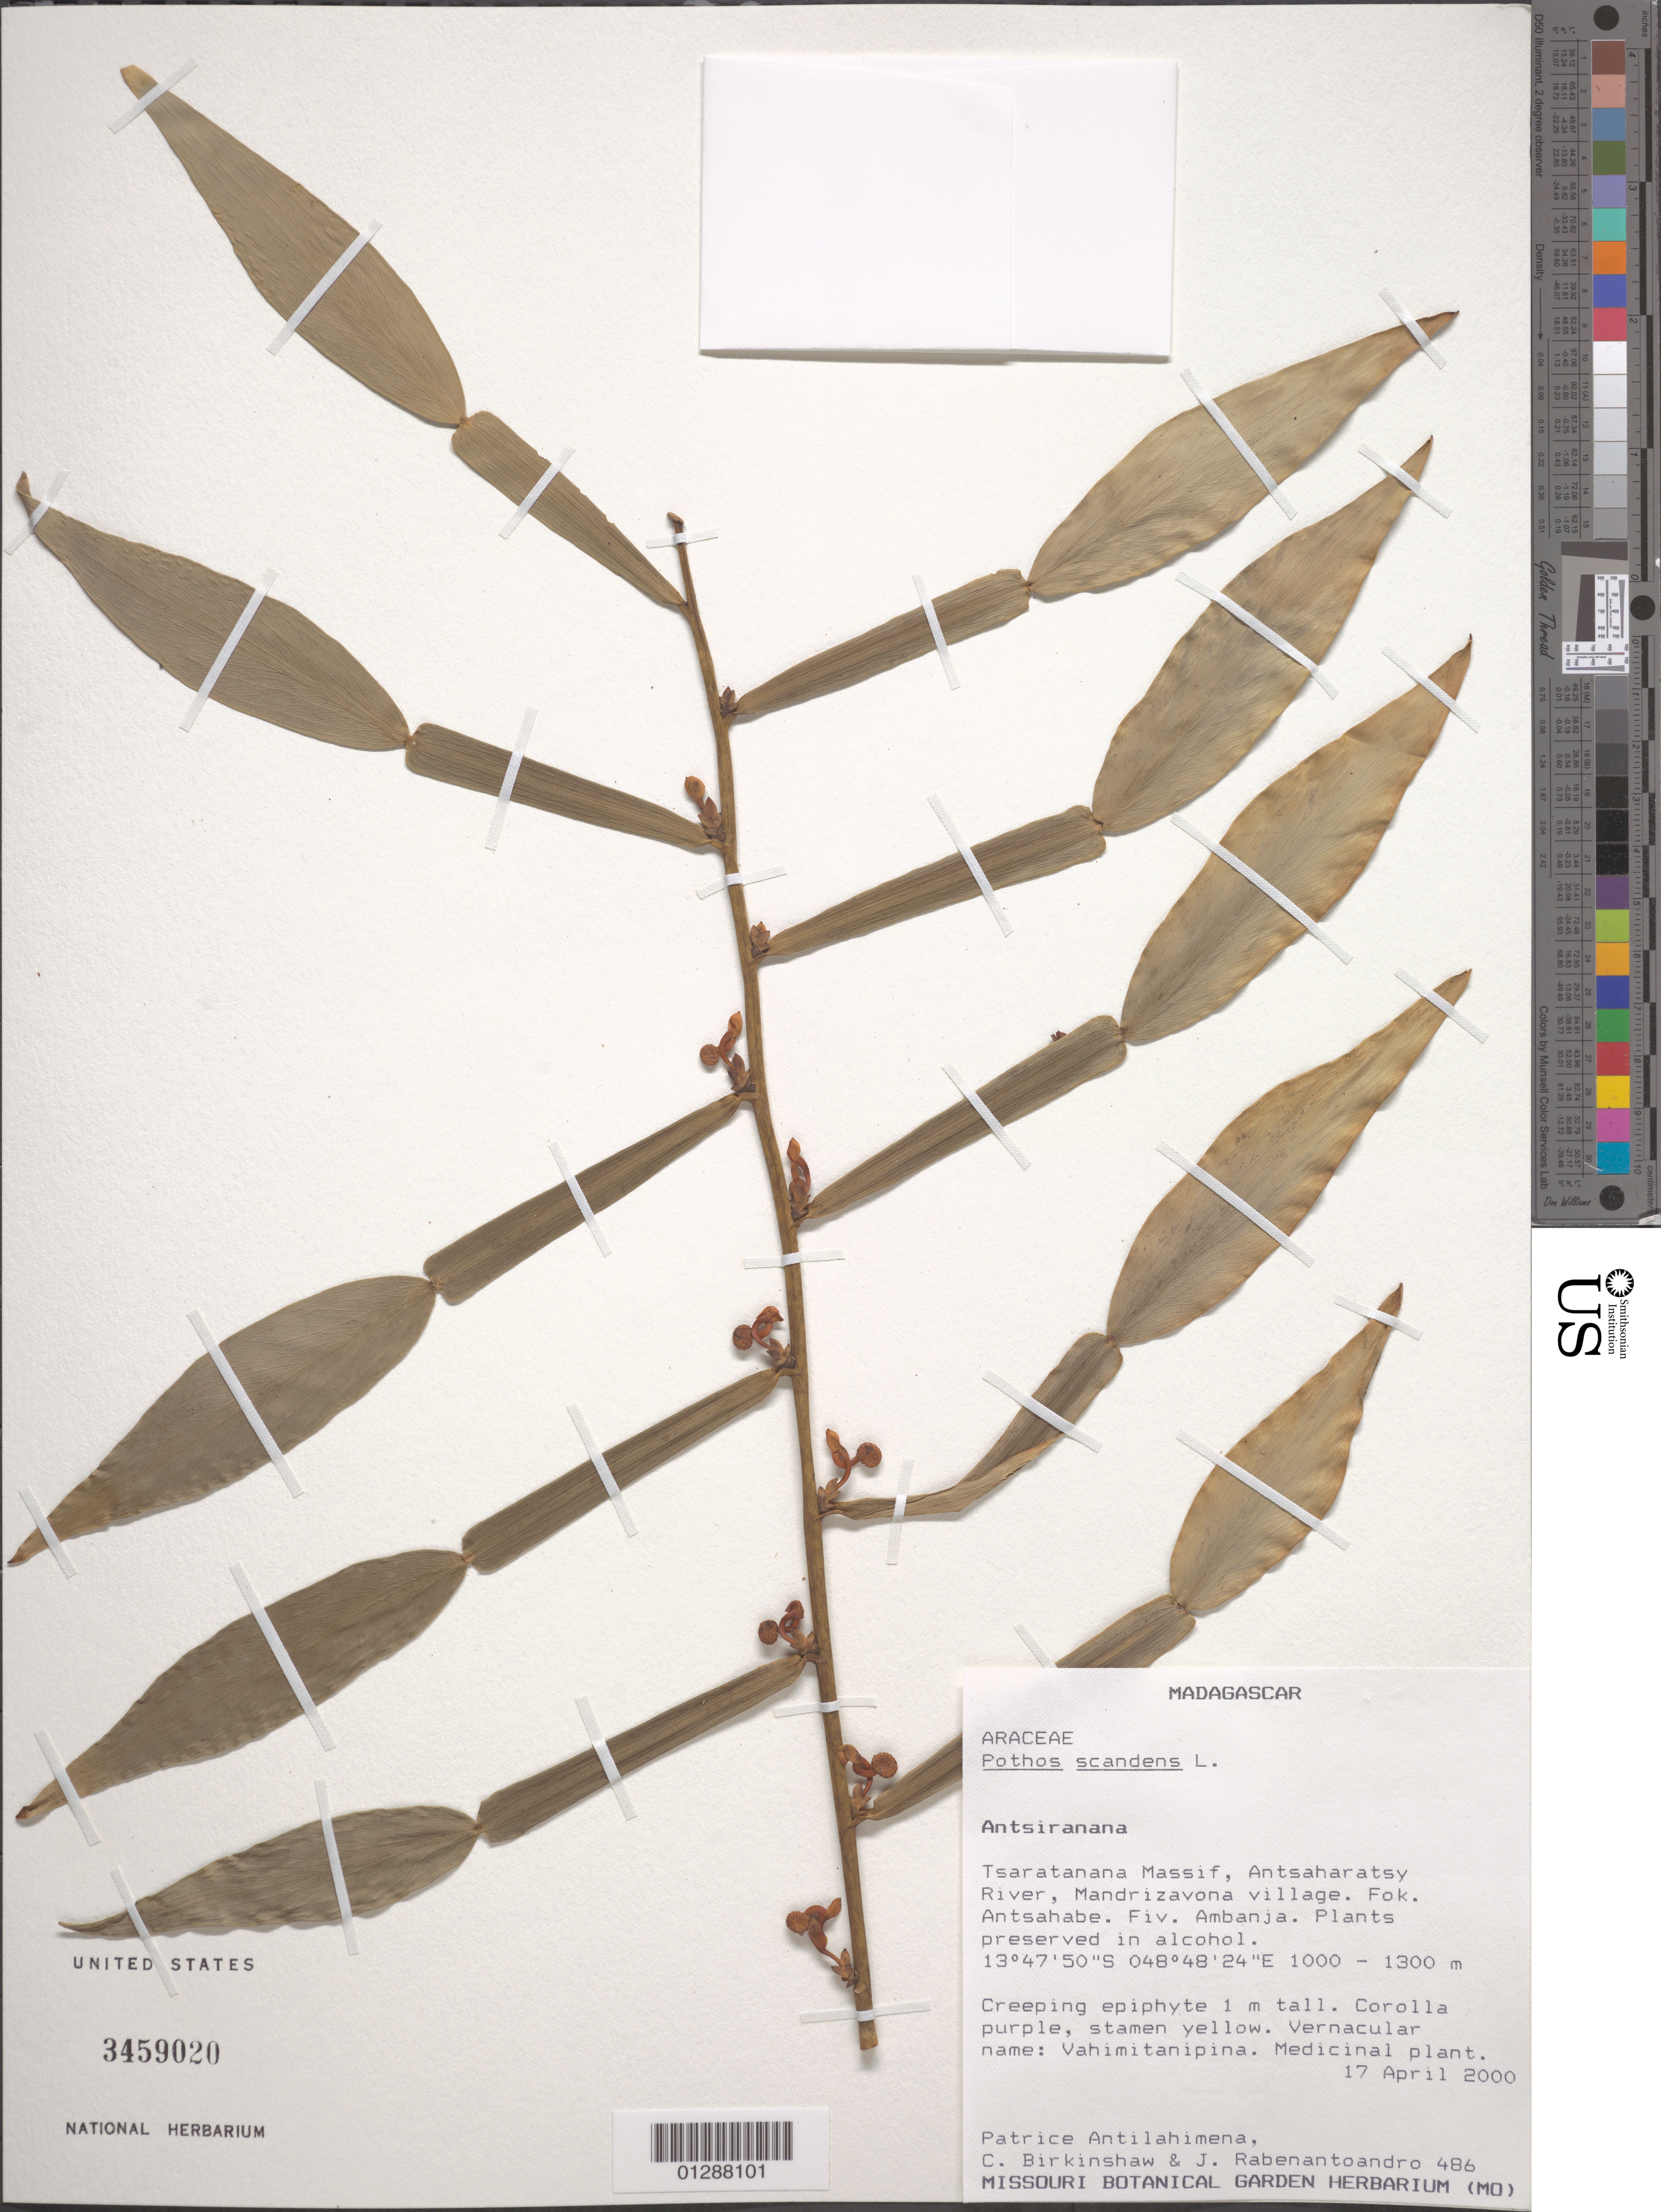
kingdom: Plantae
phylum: Tracheophyta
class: Liliopsida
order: Alismatales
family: Araceae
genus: Pothos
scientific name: Pothos scandens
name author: L.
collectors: P. Antilahimena, C. R. Birkinshaw & J. Rabenantoandro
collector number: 486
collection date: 2000-04-17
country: Madagascar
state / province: Diana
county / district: Ambanja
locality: Tsaratanana Massif, Antsaharatsy River, Mandrizavona village, Fok. Antsahabe. Fiv. Ambanja.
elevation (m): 1000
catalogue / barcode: US 3459020